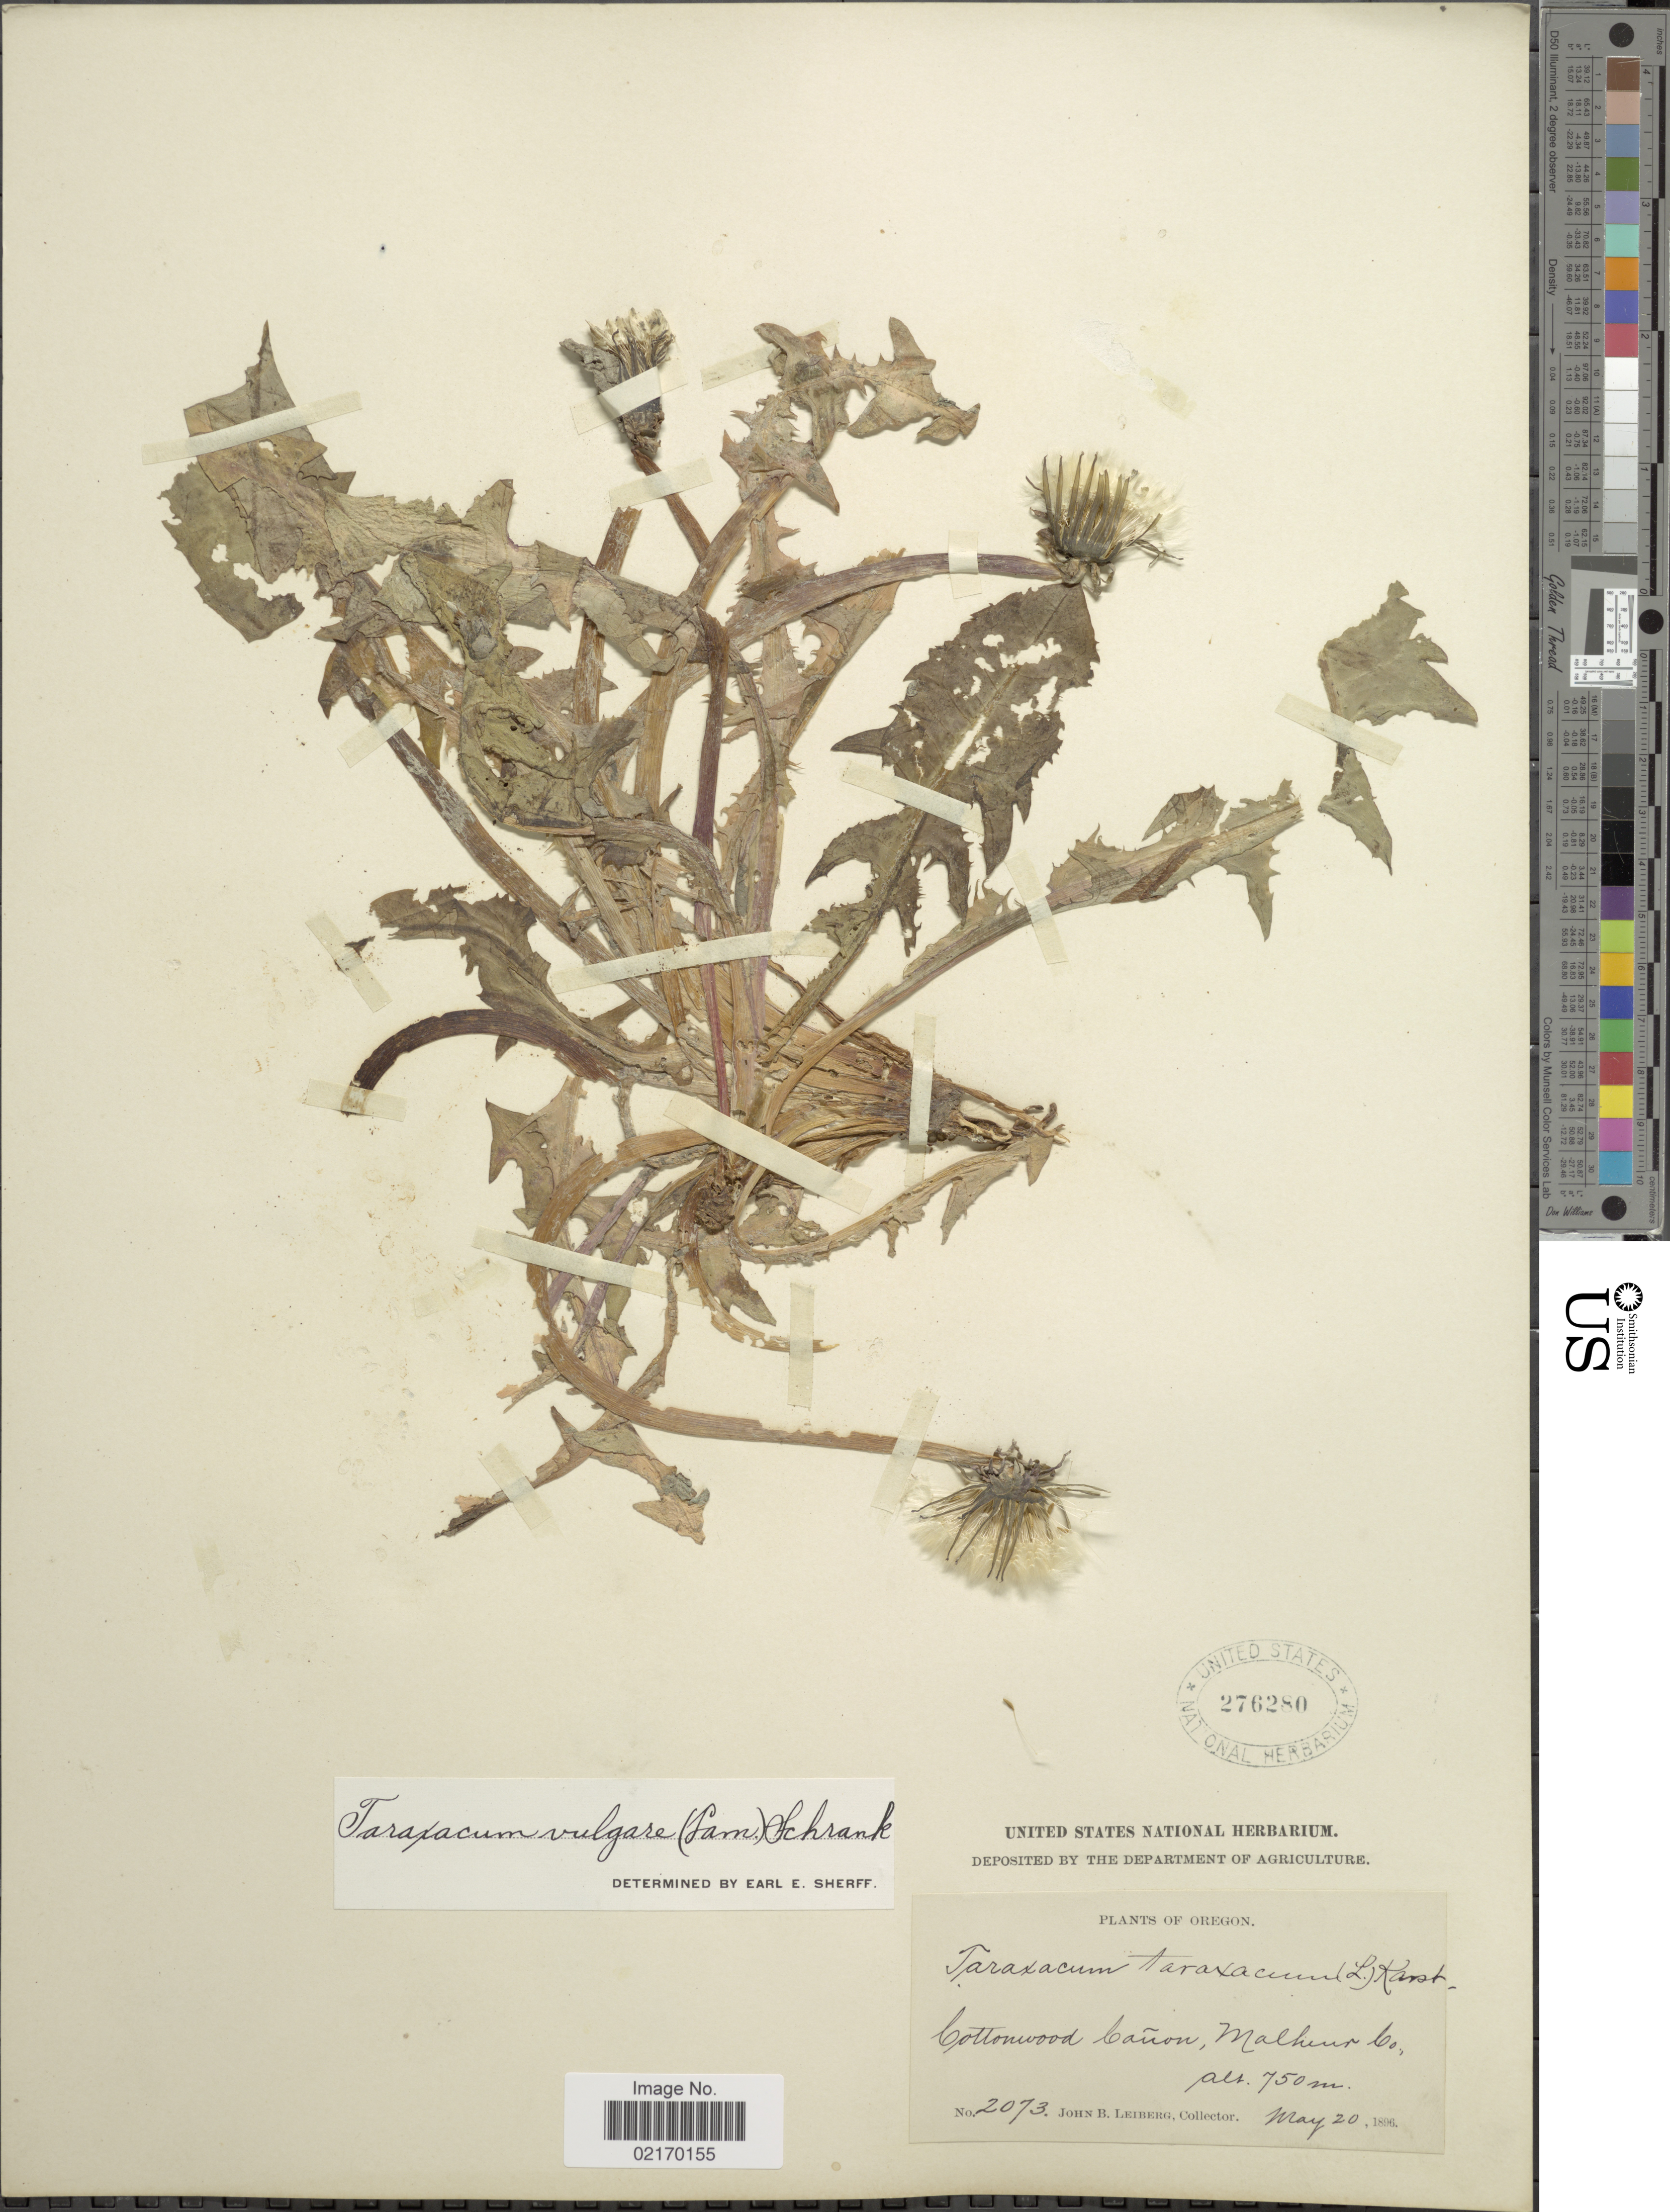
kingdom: Plantae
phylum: Tracheophyta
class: Magnoliopsida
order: Asterales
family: Asteraceae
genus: Taraxacum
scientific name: Taraxacum officinale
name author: G.H. Weber ex F.H. Wigg.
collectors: J. B. Leiberg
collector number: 2073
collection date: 1896-05-20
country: United States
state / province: Oregon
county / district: Malheur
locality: Cottonwood Cañon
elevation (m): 750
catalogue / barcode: US 276280